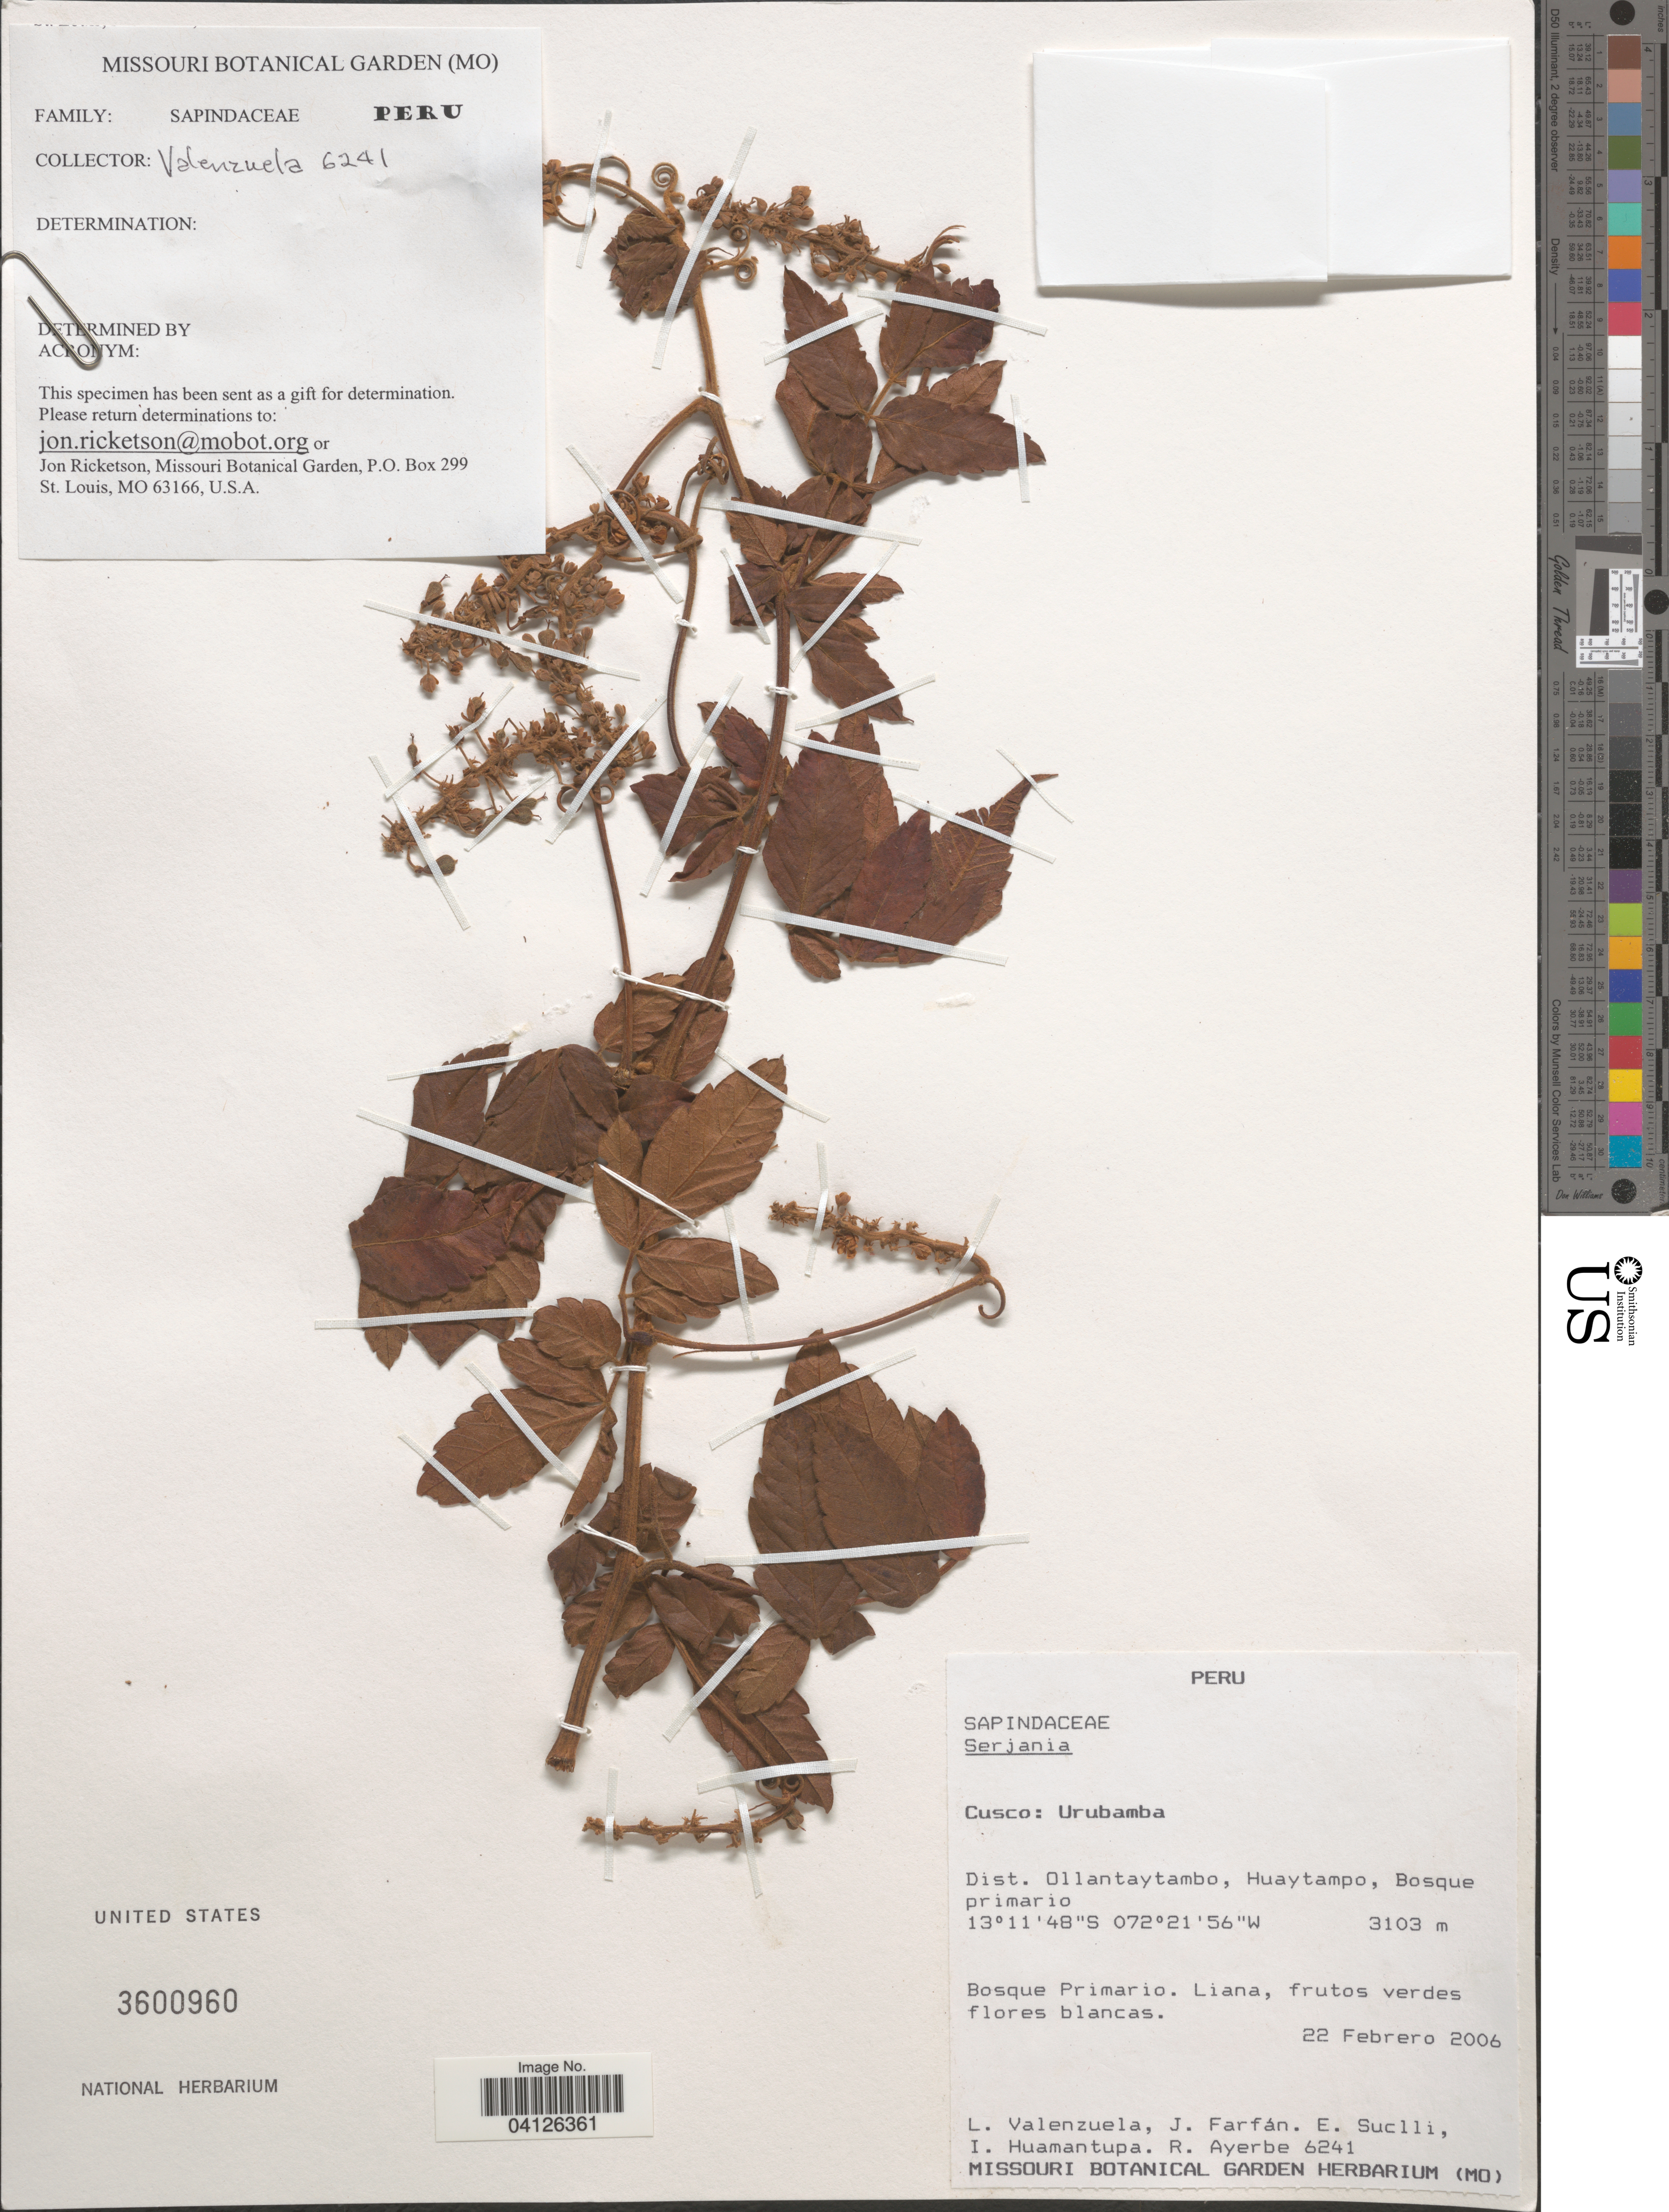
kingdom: Plantae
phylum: Tracheophyta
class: Magnoliopsida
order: Sapindales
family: Sapindaceae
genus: Serjania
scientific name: Serjania sp.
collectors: L. Valenzuela, J. Farfán, E. Suclli, I. Huamantupa & R. Ayerbe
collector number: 6241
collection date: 2006-02-22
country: Peru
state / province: Cusco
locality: Urubamba. Dist. Ollantaytambo, Huaytampo.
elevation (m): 3103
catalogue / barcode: US 3600960